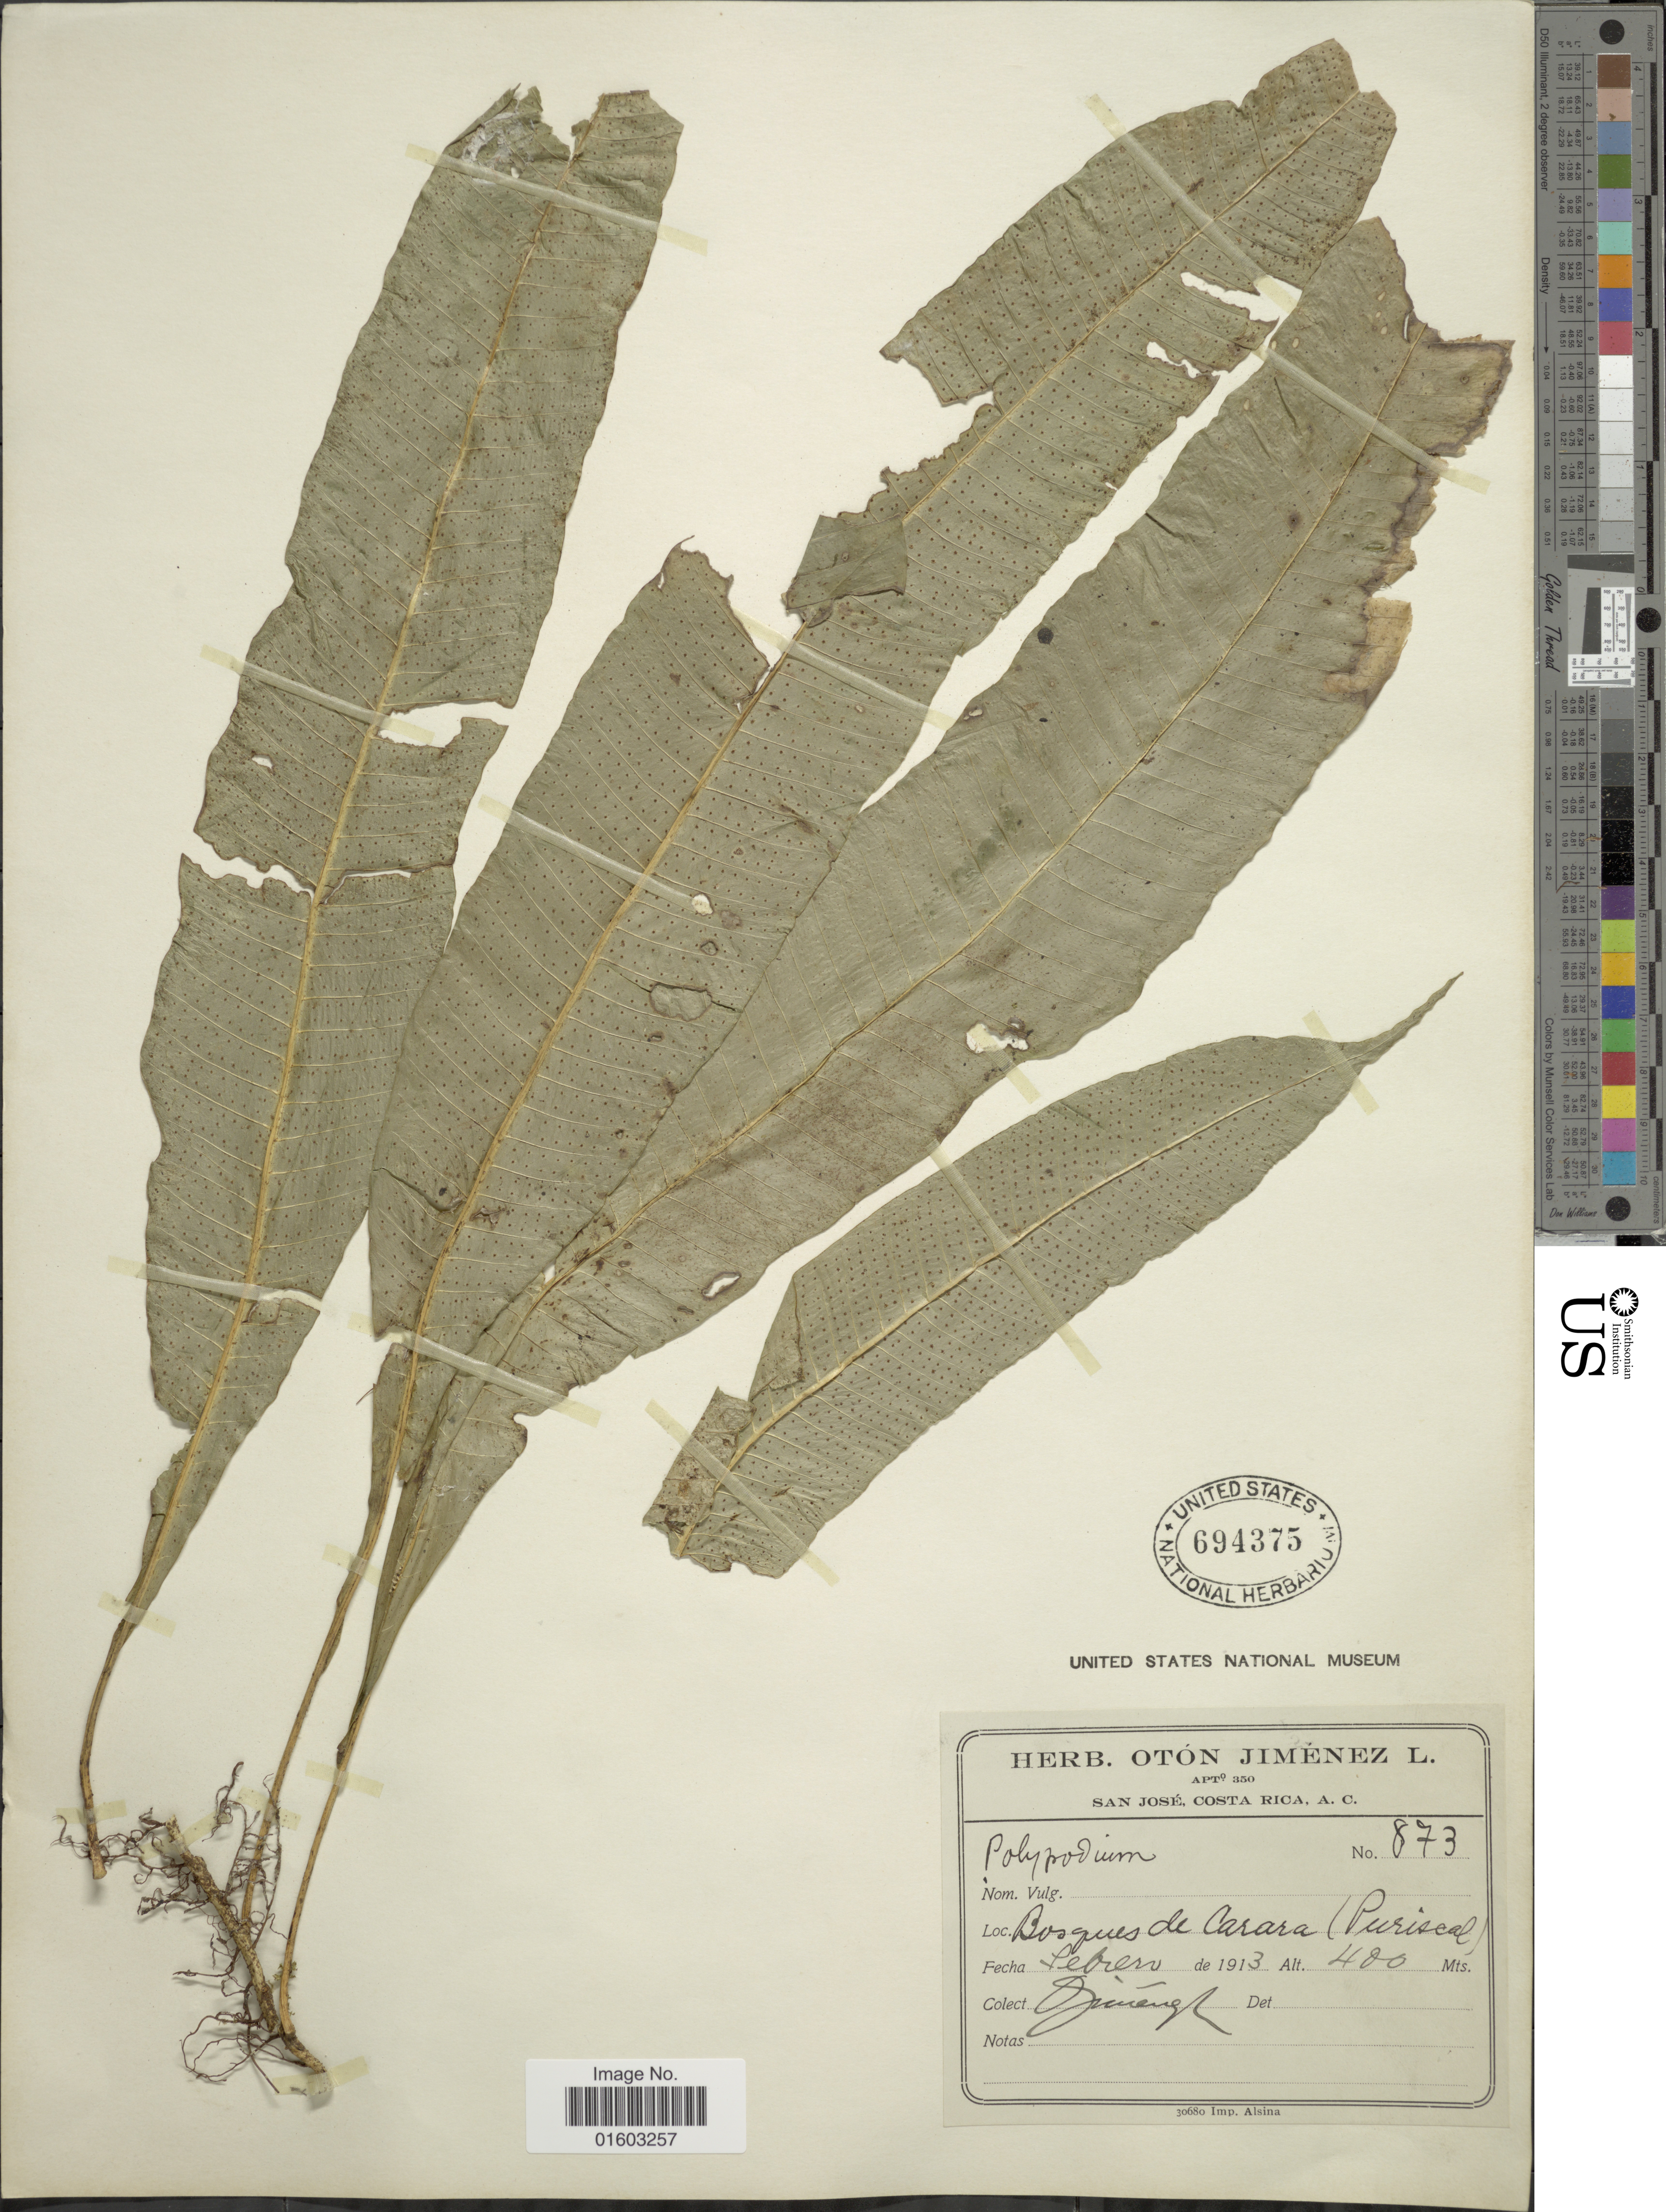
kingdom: Plantae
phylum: Tracheophyta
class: Polypodiopsida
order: Polypodiales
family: Polypodiaceae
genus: Campyloneurum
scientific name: Campyloneurum repens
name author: (Aubl.) C. Presl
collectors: O. Jiménez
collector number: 8733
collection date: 1913-02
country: Costa Rica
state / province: San José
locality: Bosques de Carara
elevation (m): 400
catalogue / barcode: US 694375